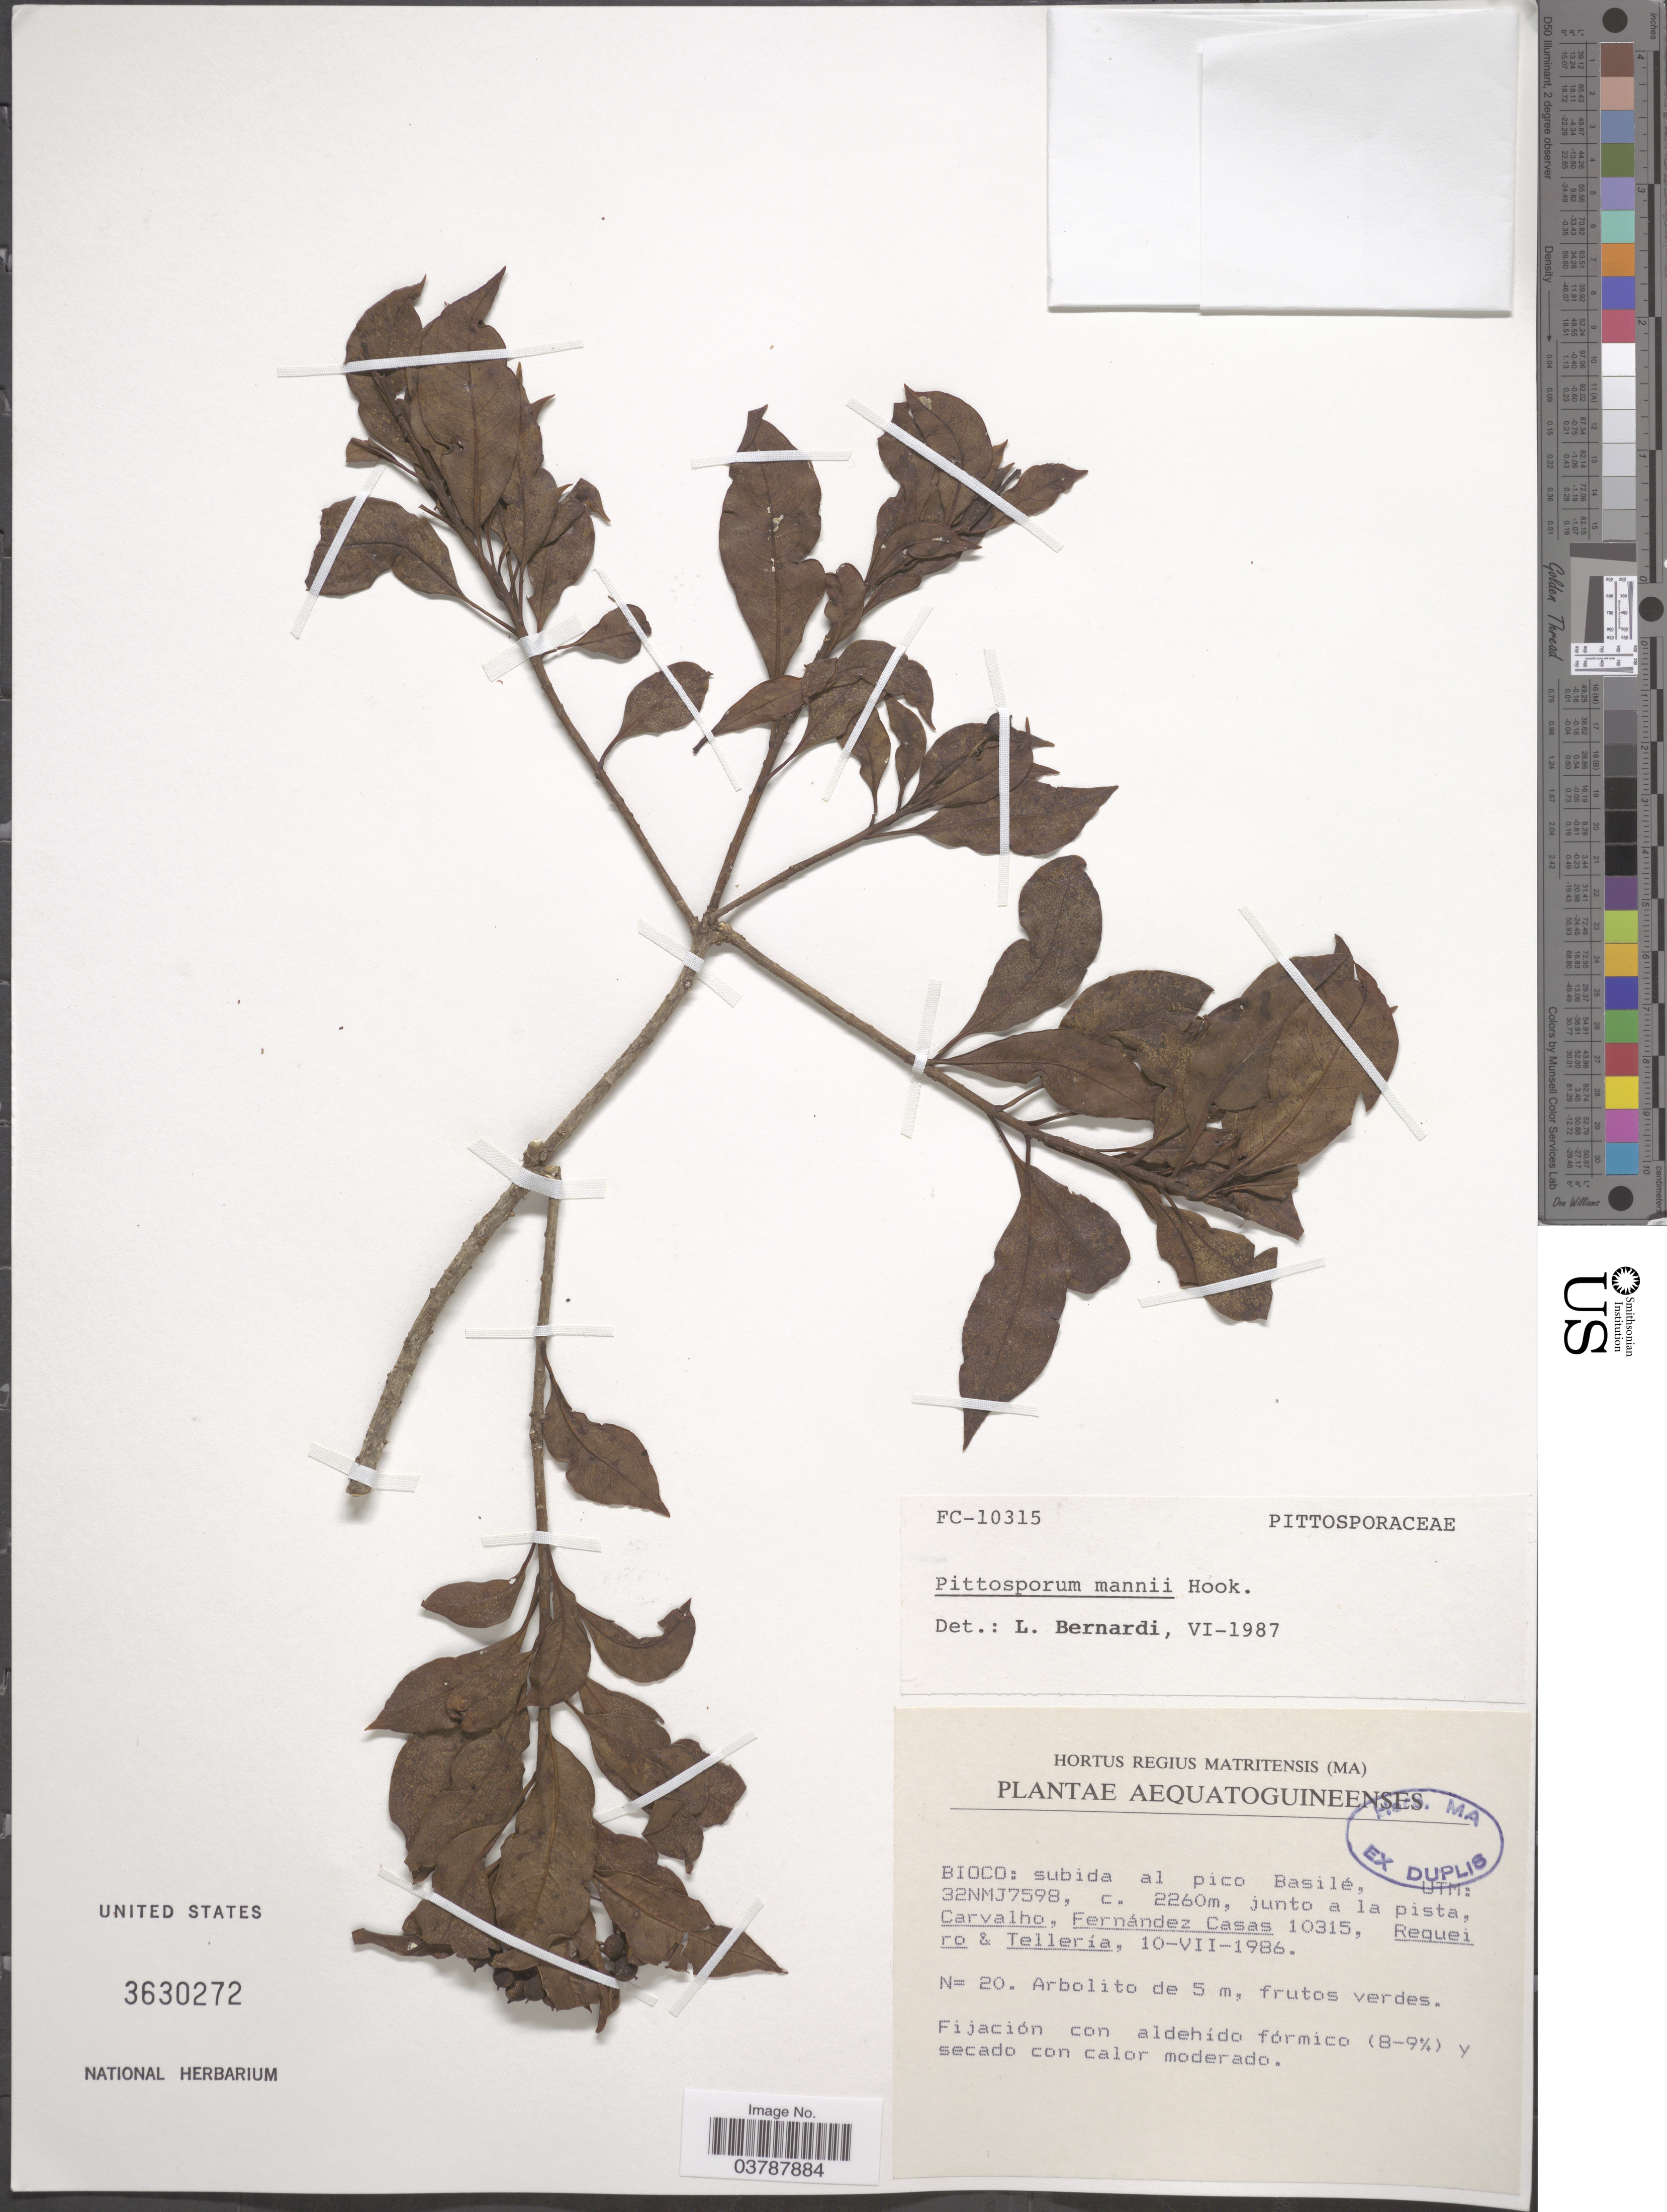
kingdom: Plantae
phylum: Tracheophyta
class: Magnoliopsida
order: Apiales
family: Pittosporaceae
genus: Pittosporum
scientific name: Pittosporum mannii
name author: Hook. f.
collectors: Carvalho, --, F. Casas, Requeiro, -- & -. Telleria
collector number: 10315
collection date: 1986-07-10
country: Equatorial Guinea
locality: Bioco: subida al pico Basilé, UTM: 32NMJ7598.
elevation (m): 2260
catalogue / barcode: US 3630272